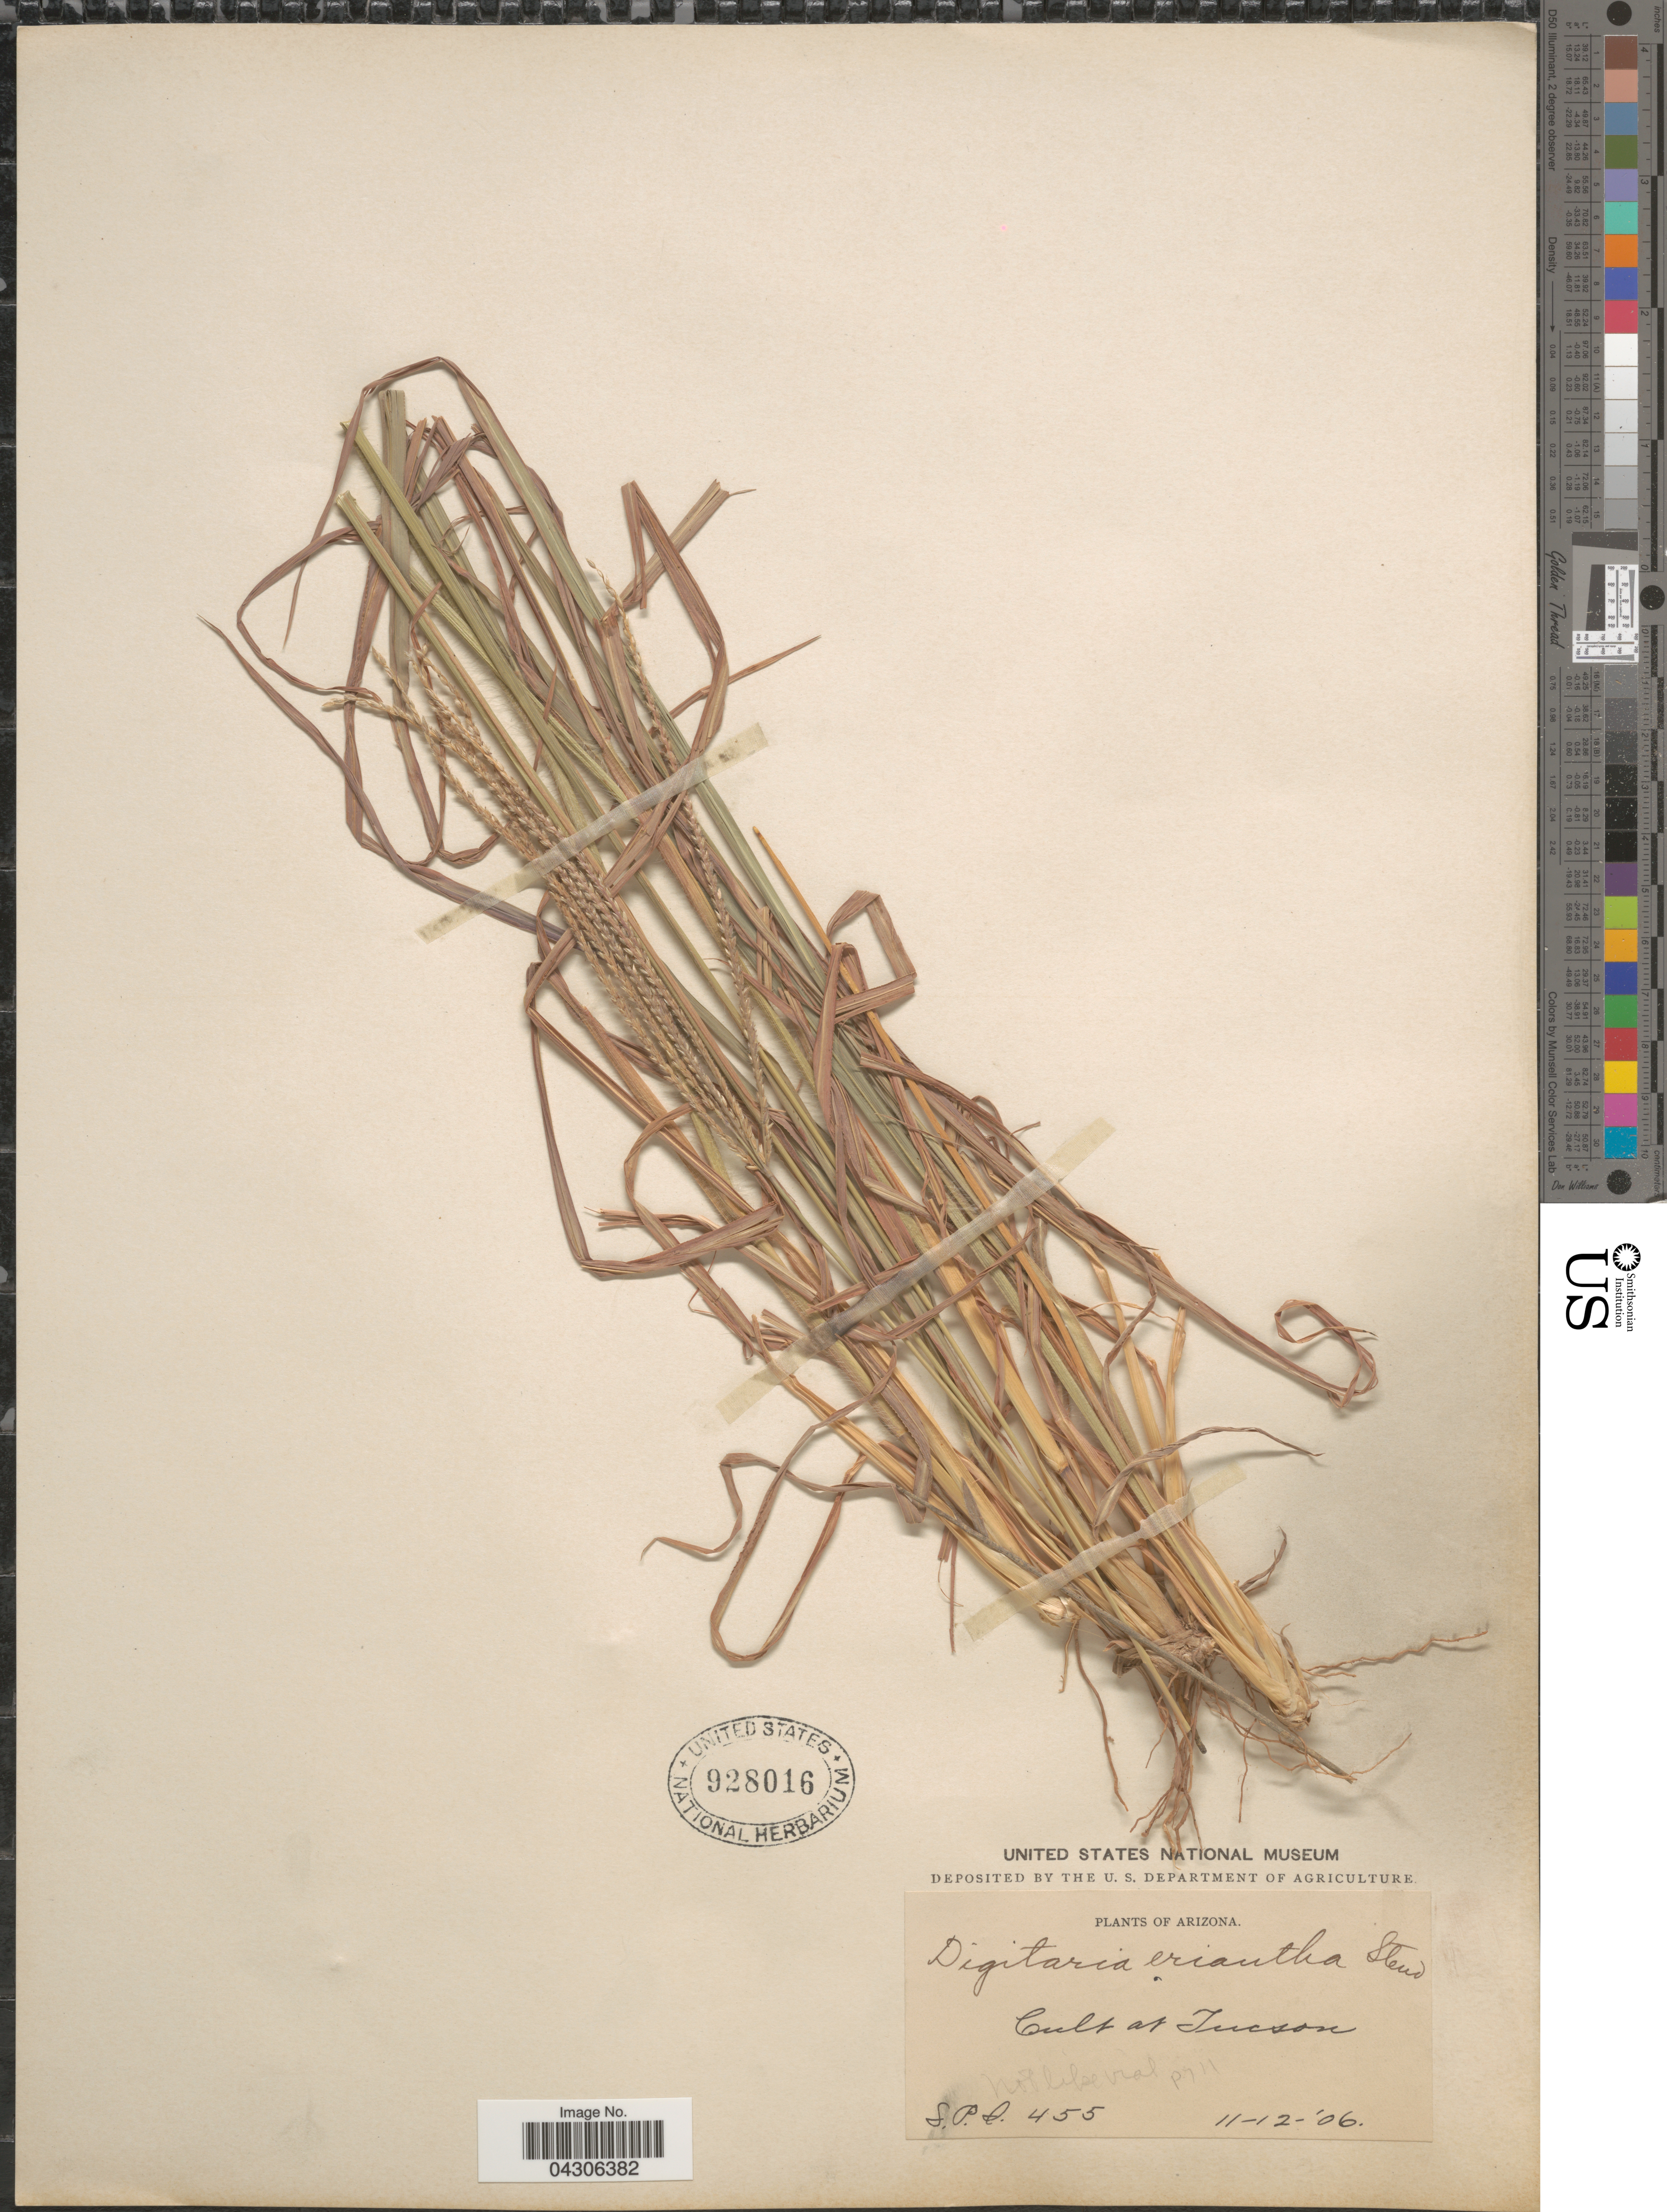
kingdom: Plantae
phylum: Tracheophyta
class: Liliopsida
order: Poales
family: Poaceae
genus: Digitaria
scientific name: Digitaria eriantha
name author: Steud.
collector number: S.P.I. 455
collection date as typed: Transcribed d/m/y: 12/11/6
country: United States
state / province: Arizona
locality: Cult at Tucson.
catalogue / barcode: US 928016